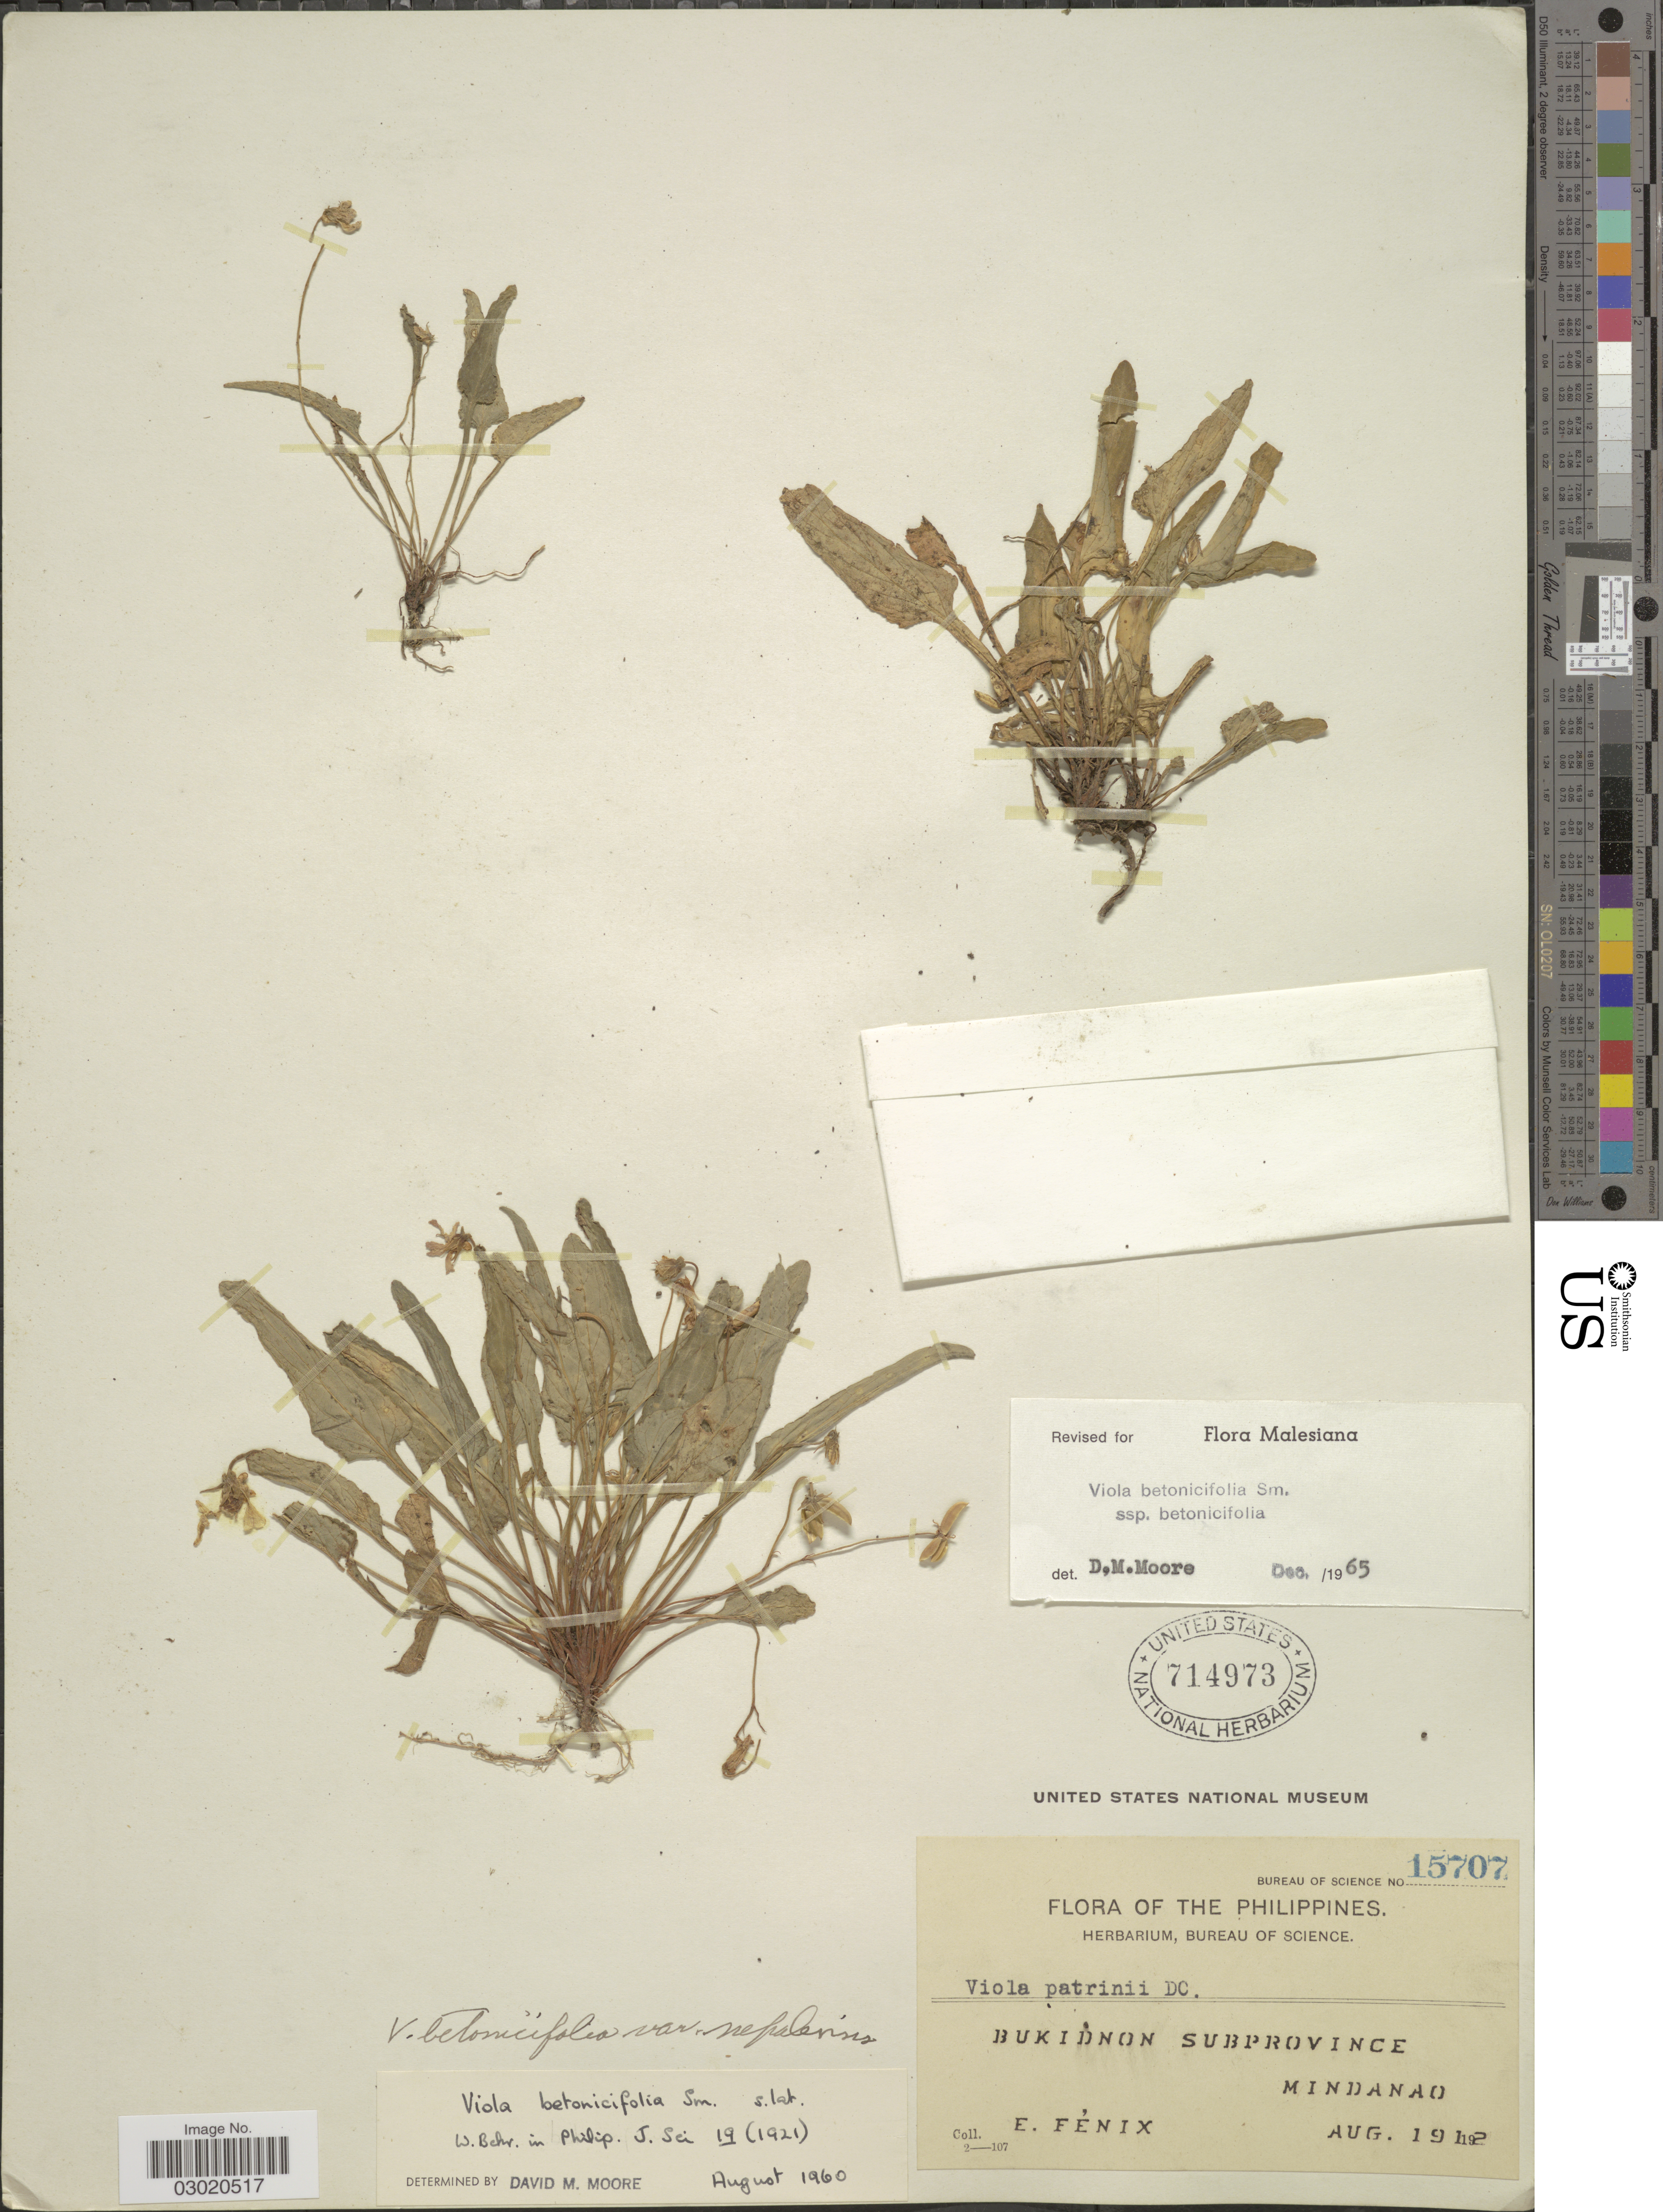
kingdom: Plantae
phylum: Tracheophyta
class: Magnoliopsida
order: Malpighiales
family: Violaceae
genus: Viola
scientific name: Viola betonicifolia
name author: Sm.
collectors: E. Fénix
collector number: Bureau of Science 15707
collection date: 1912-08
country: Philippines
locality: Bukidnon Subprovince, Mindanao.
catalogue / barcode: US 714973